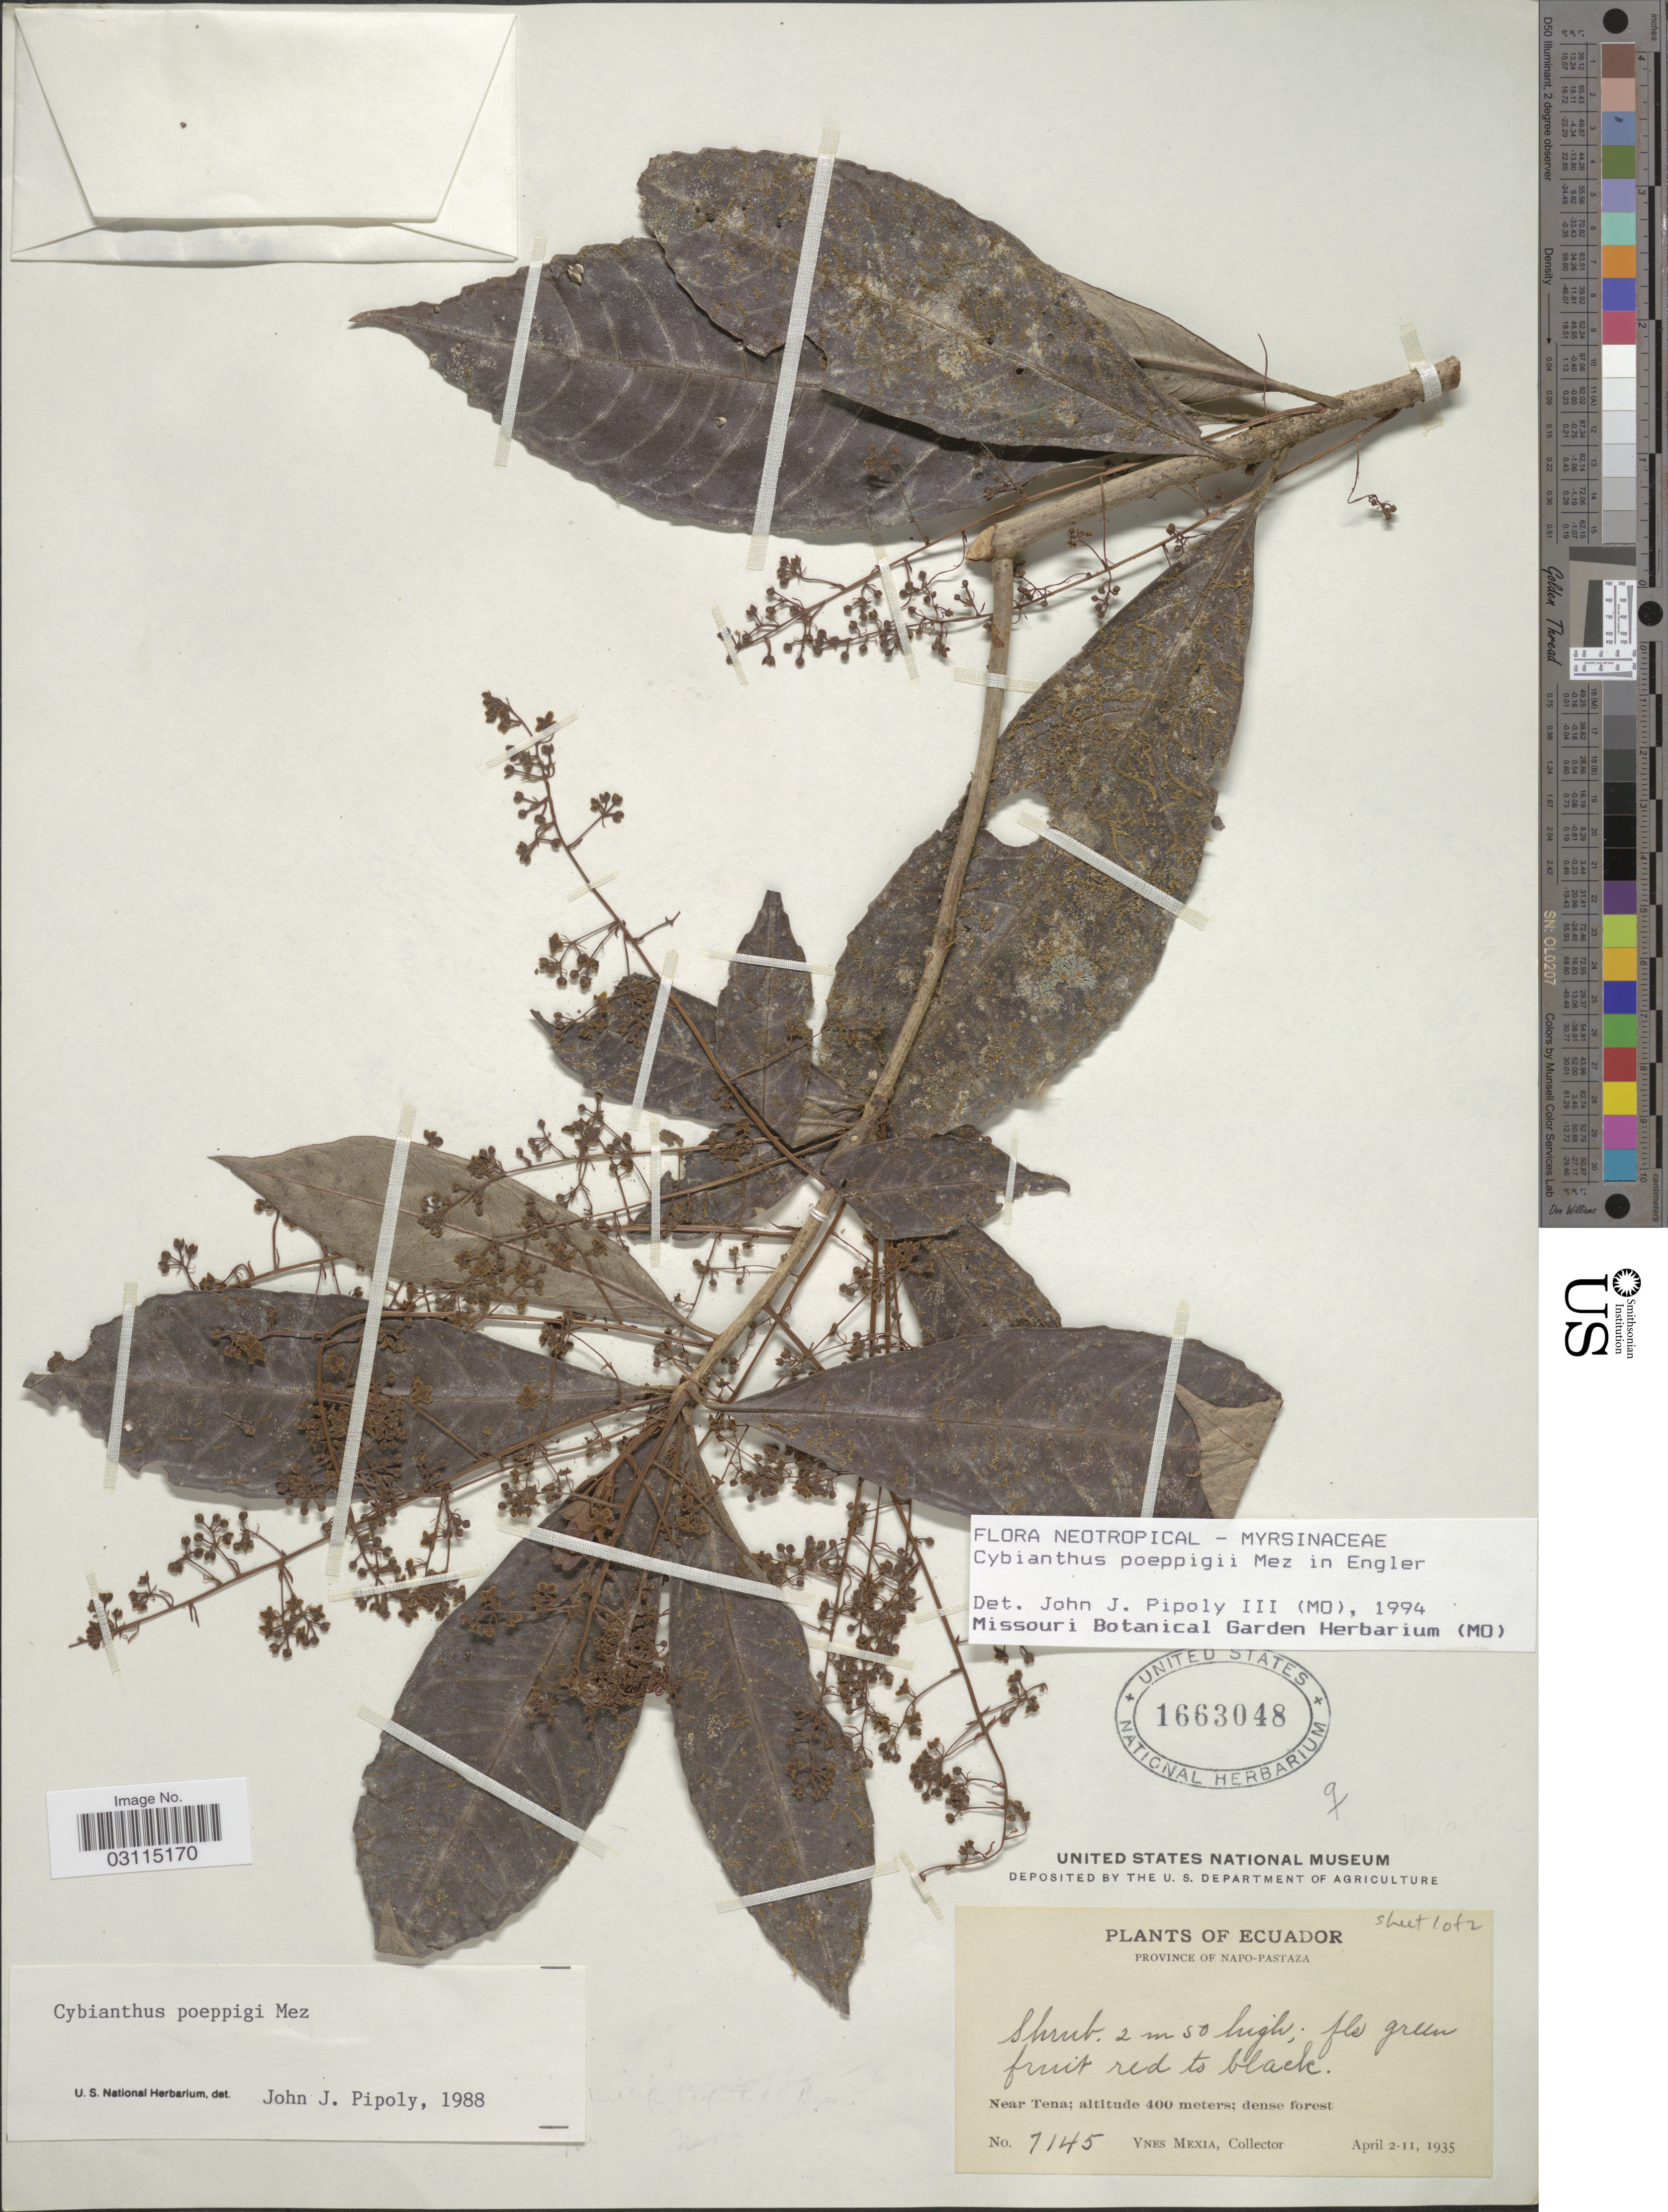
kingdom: Plantae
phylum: Tracheophyta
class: Magnoliopsida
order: Ericales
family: Primulaceae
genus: Cybianthus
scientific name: Cybianthus poeppigii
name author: Mez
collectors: Y. Mexia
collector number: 7145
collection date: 1935-04-02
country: Ecuador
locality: Province of Napo-Pastaza. Near Tena.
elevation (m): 400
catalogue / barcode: US 1663048